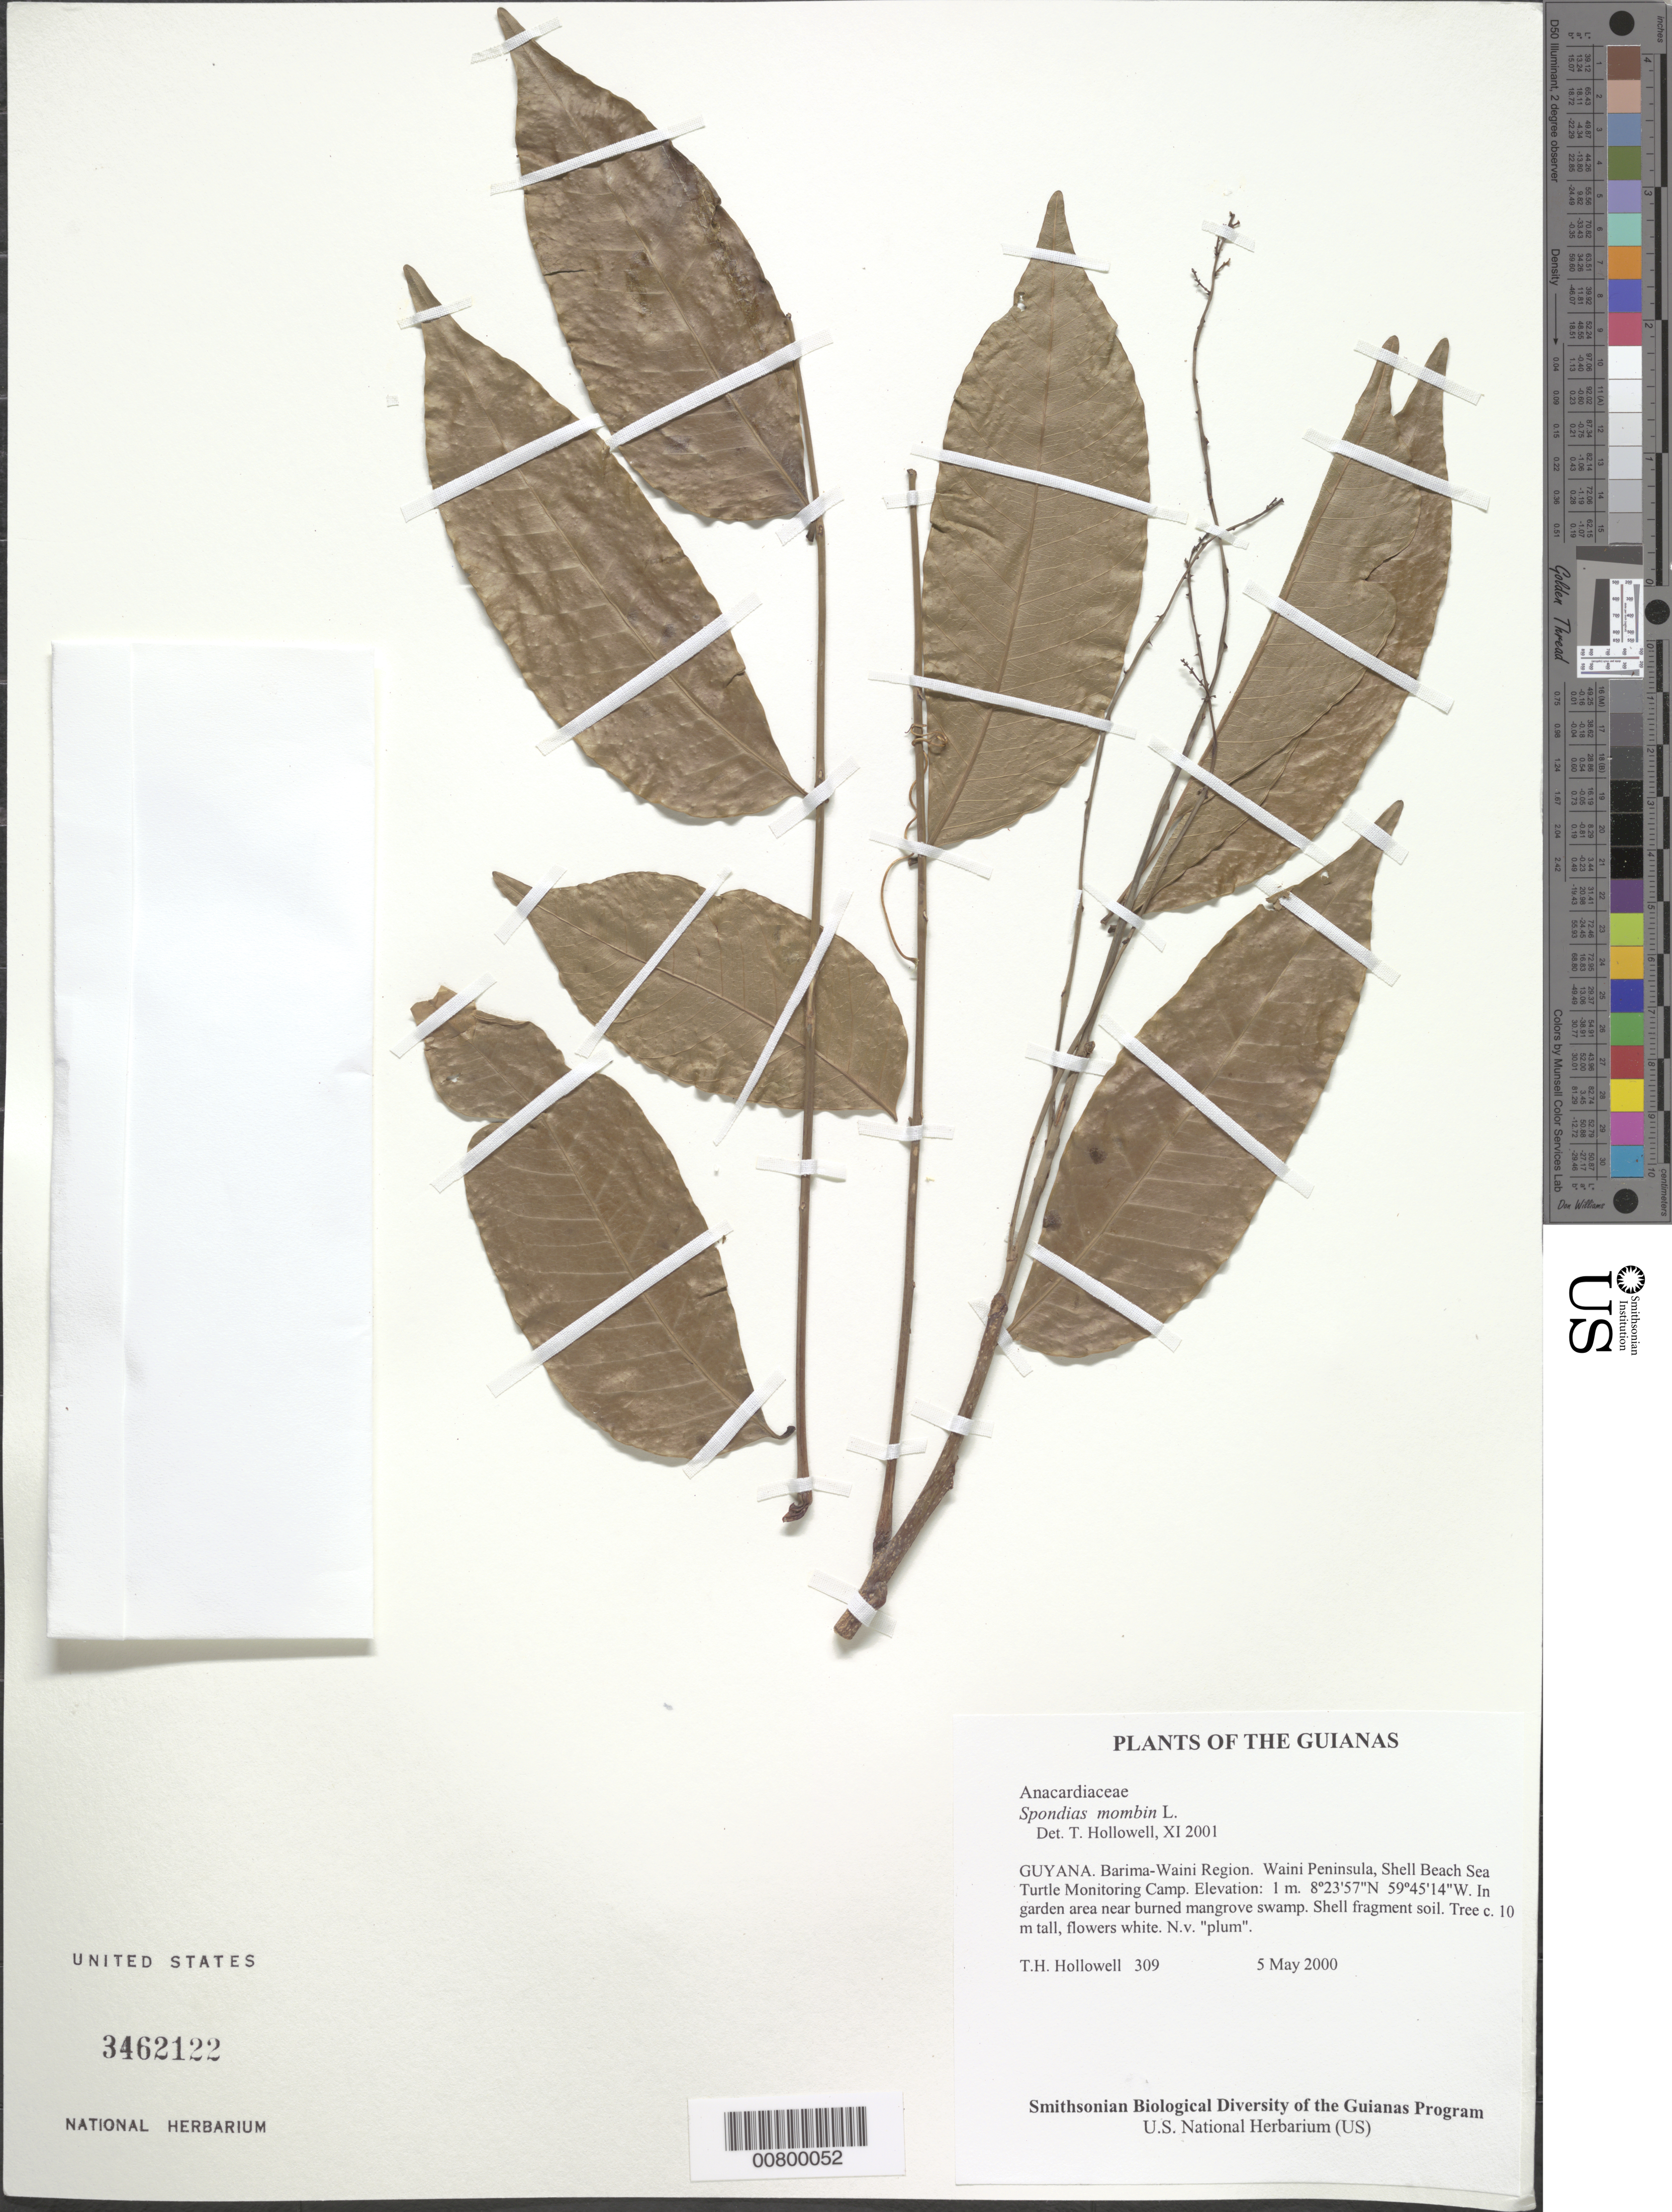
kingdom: Plantae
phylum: Tracheophyta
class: Magnoliopsida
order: Sapindales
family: Anacardiaceae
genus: Spondias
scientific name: Spondias mombin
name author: L.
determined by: Hollowell, T. H., (BOT), Smithsonian Institution - National Museum of Natural History (UNITED STATES)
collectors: T. Hollowell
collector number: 309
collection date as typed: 5 May 2000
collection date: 2000-05-05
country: Guyana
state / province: Barima-Waini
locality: Waini Peninsula, Shell Beach Sea Turtle Monitoring Camp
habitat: In garden area near burned mangrove swamp. Shell fragment soil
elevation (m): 1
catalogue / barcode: US 3462122